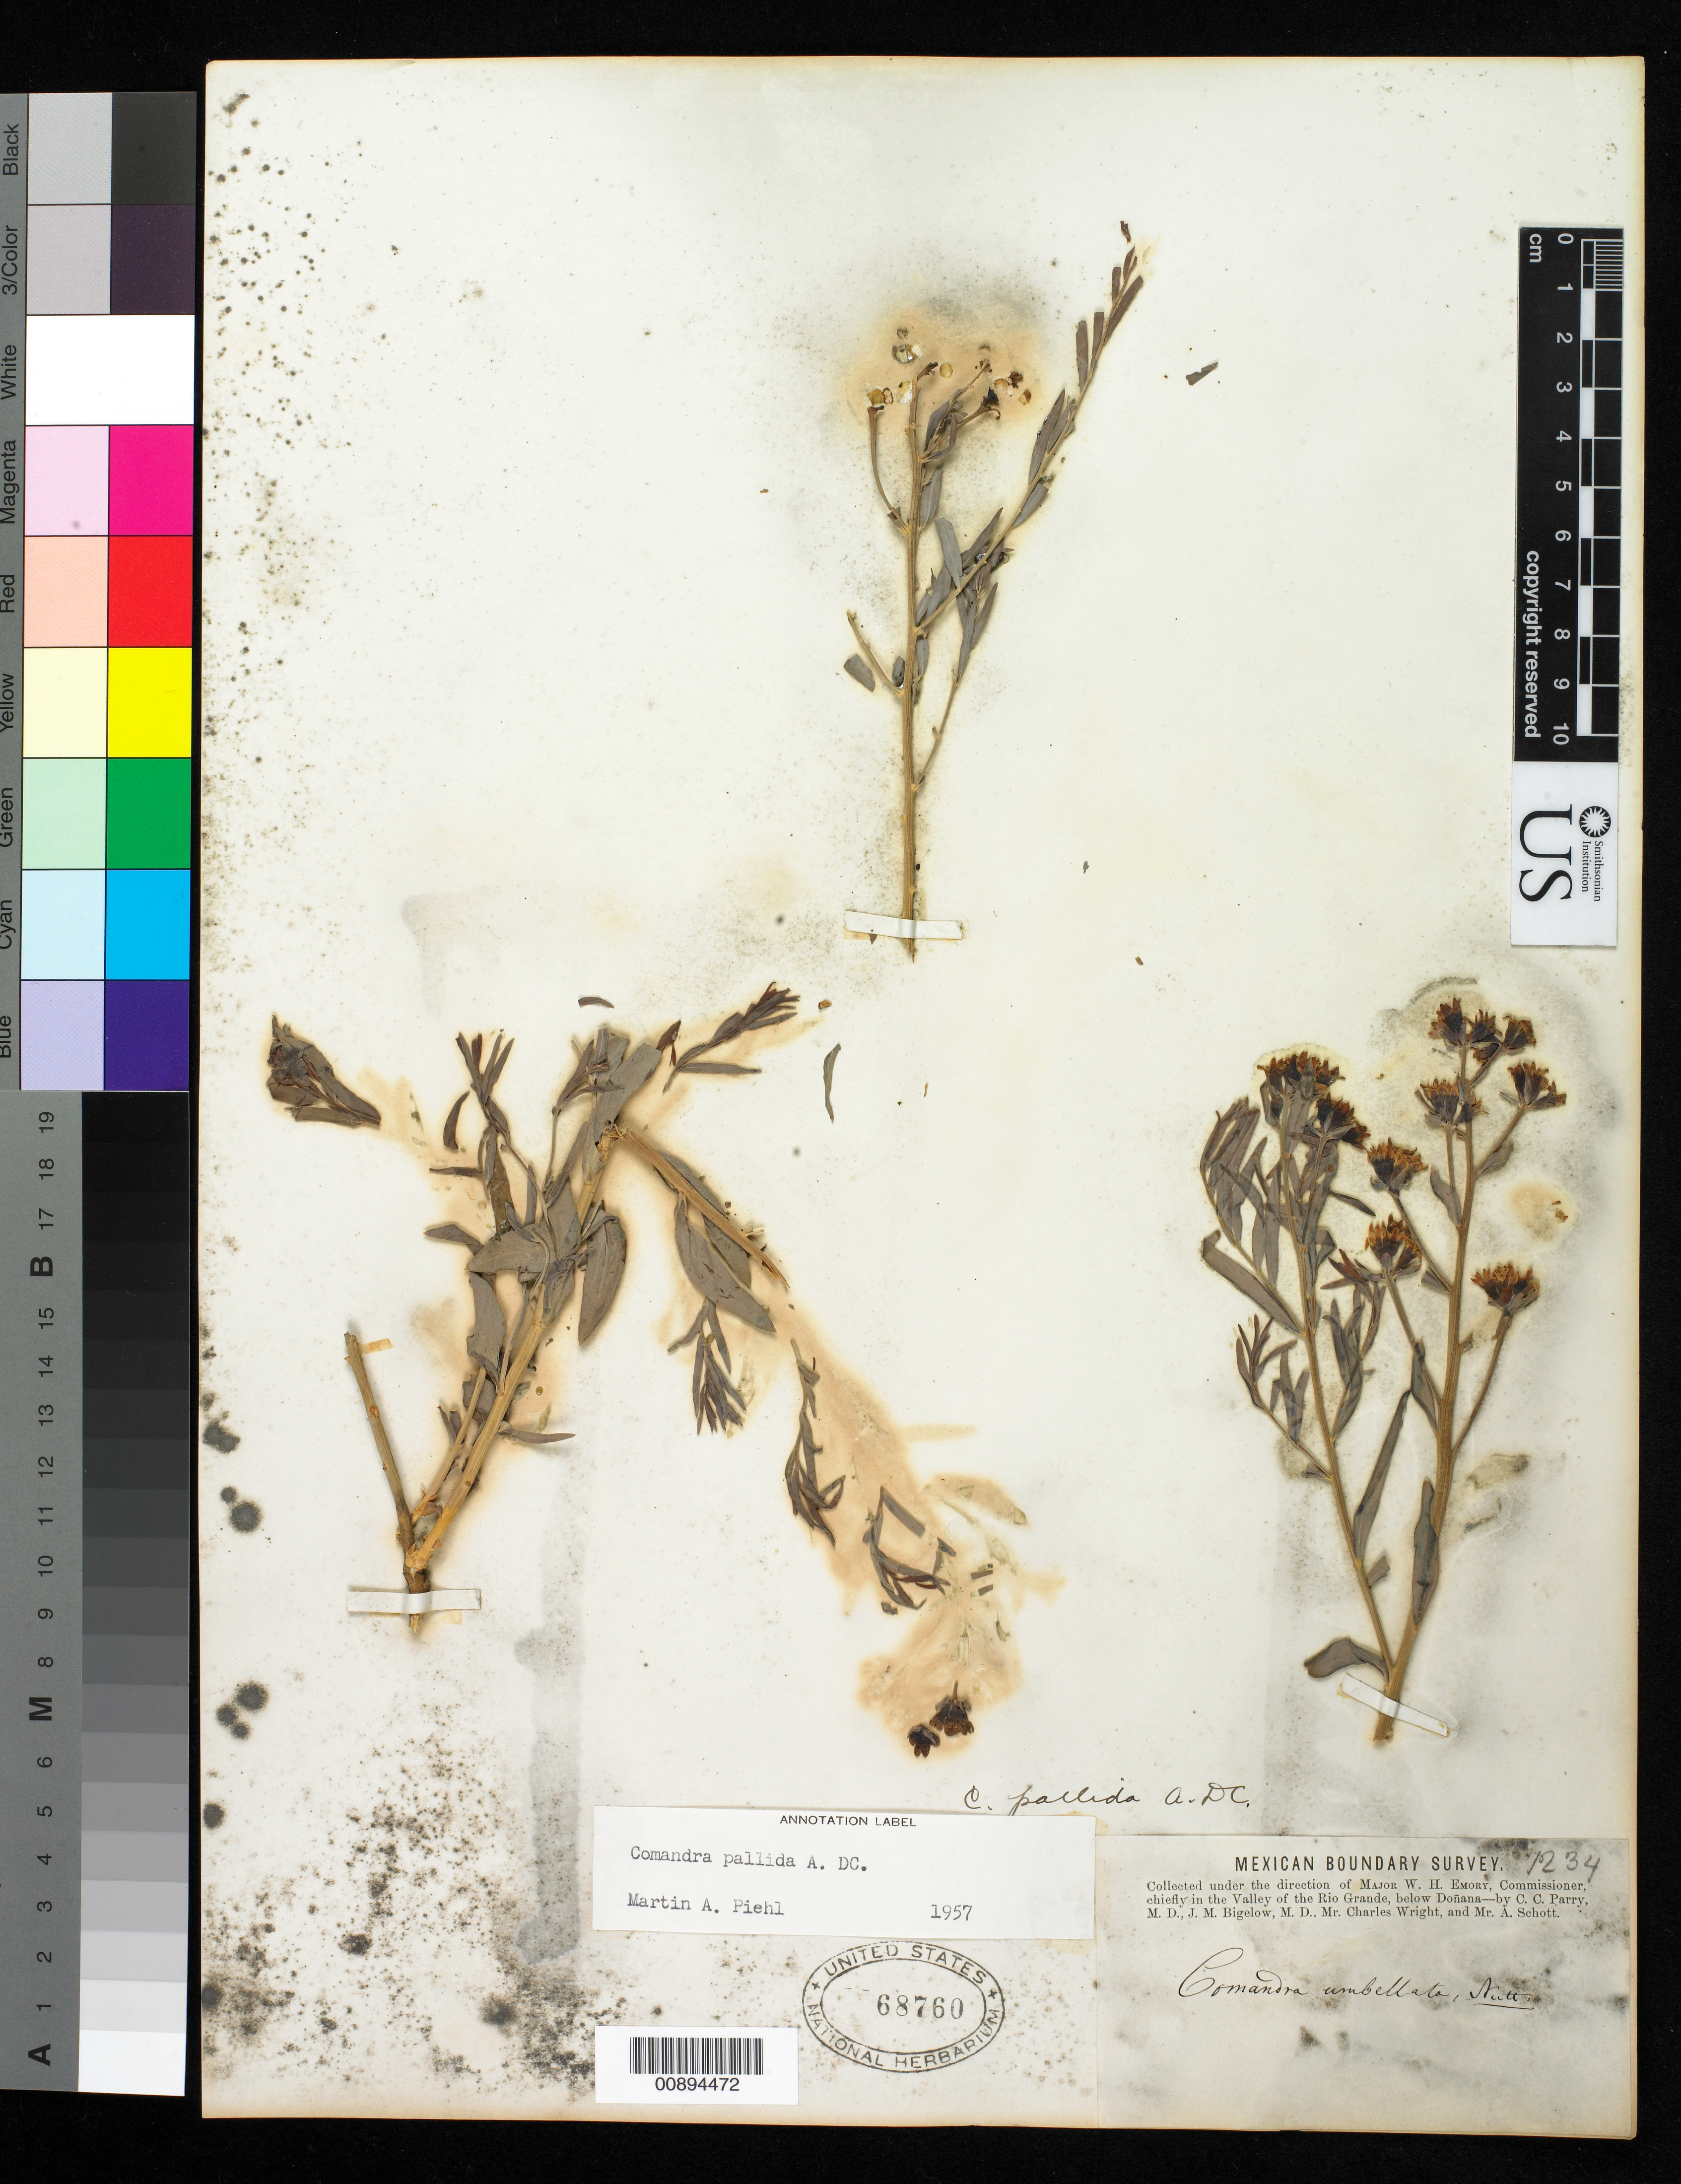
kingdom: Plantae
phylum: Tracheophyta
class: Magnoliopsida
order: Santalales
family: Comandraceae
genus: Comandra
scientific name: Comandra pallida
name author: A. DC.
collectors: C. C. Parry, J. M. Bigelow, C. Wright & A. C. V. Schott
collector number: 1234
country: United States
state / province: New Mexico / Texas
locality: Valley of the Rio Grande, below Doñana.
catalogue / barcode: US 68760